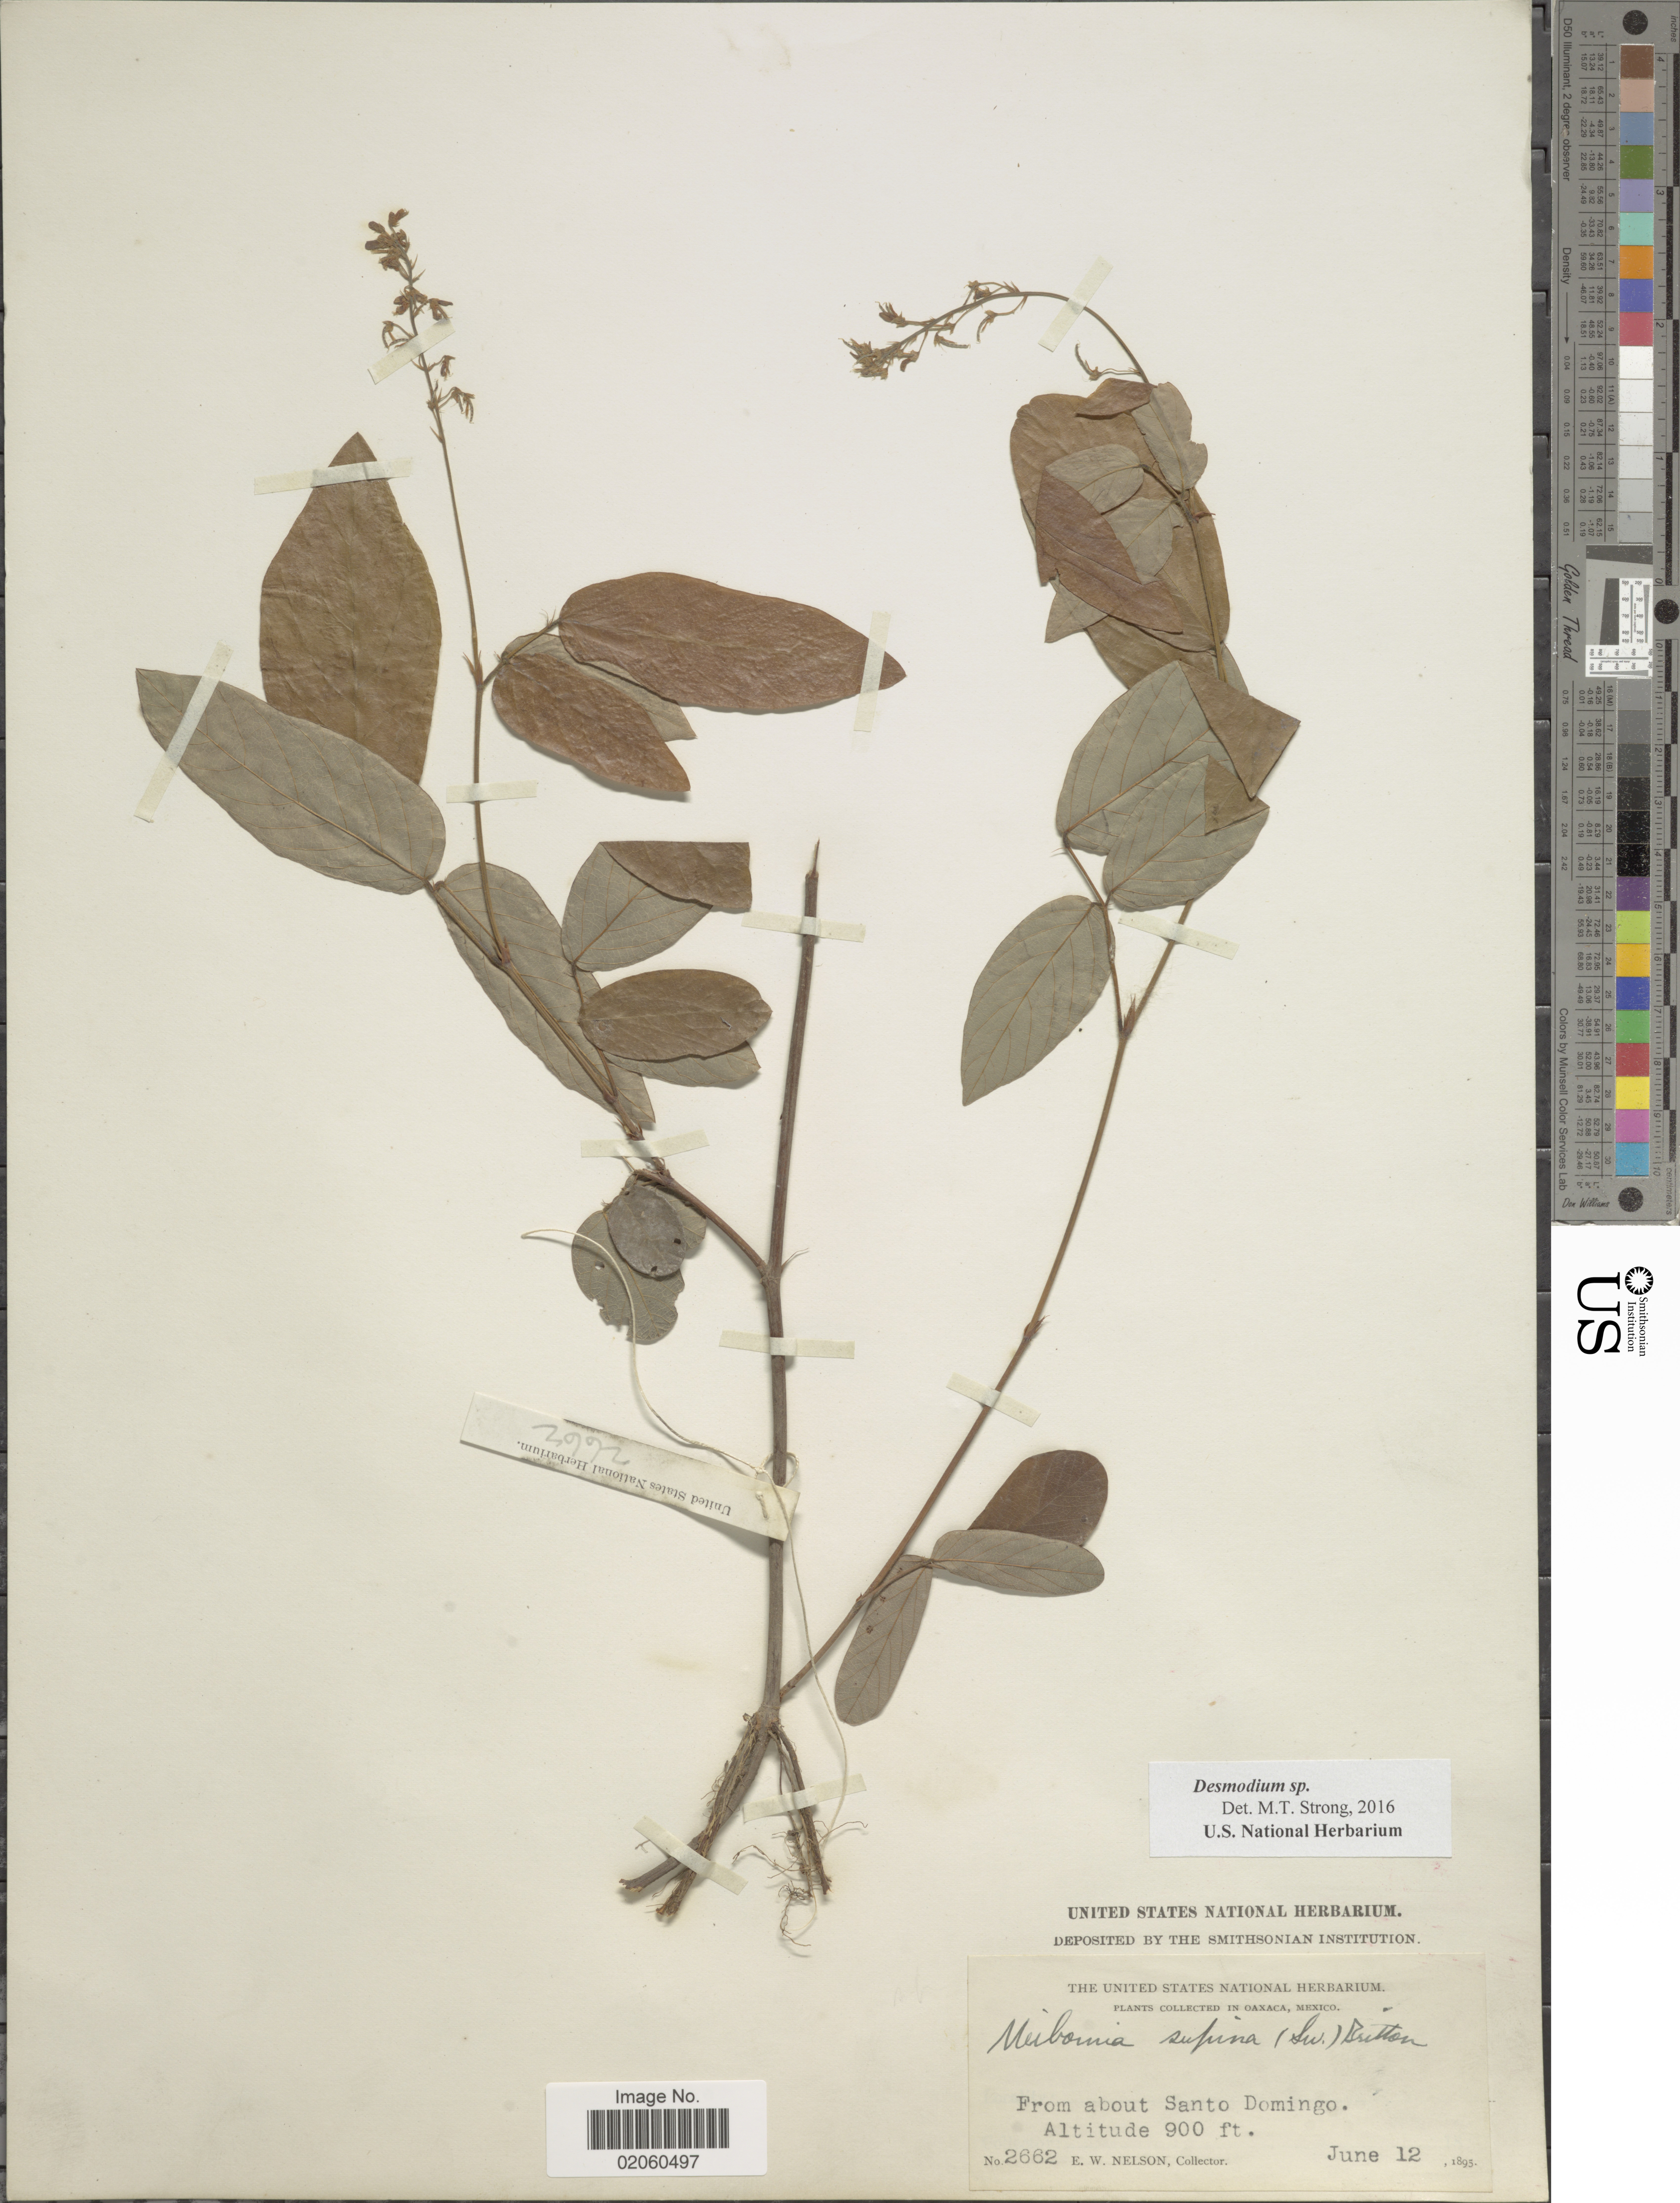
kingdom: Plantae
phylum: Tracheophyta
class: Magnoliopsida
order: Fabales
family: Fabaceae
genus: Desmodium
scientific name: Desmodium sp.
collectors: E. W. Nelson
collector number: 2662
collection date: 1895-06-12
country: Mexico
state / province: Oaxaca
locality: From about Santo Domingo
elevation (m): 274